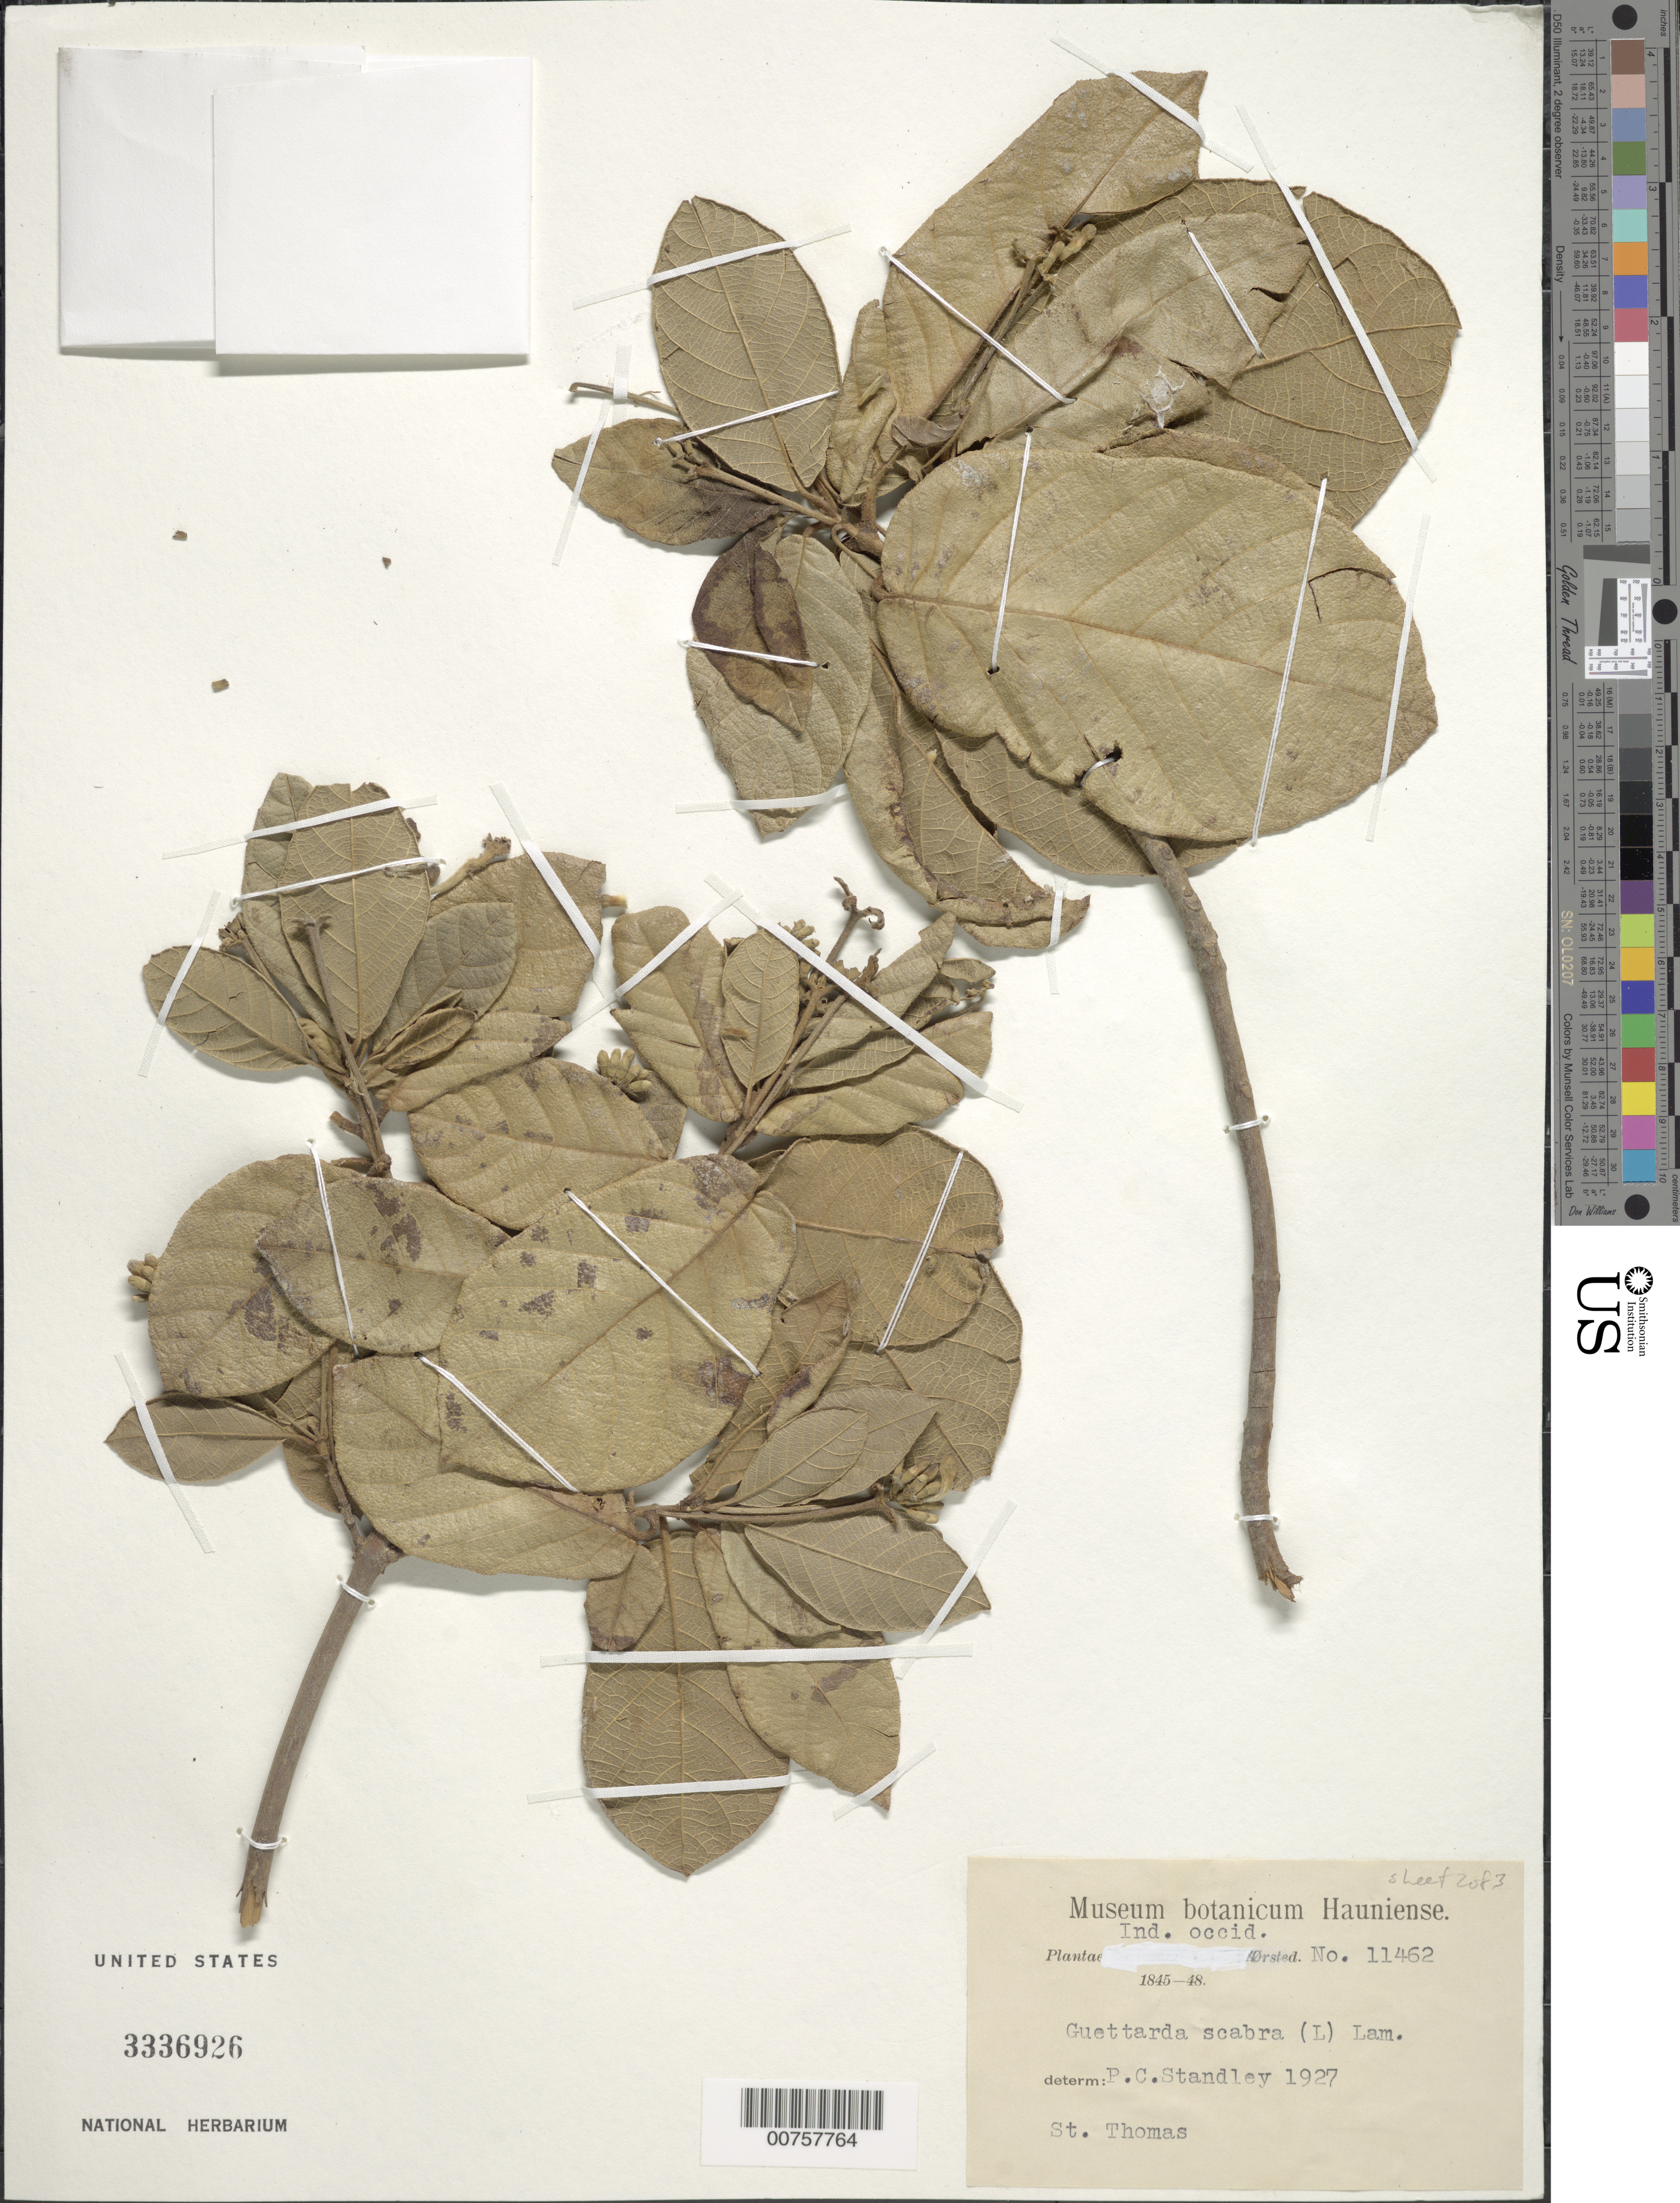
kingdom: Plantae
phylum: Tracheophyta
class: Magnoliopsida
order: Gentianales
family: Rubiaceae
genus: Guettarda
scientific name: Guettarda scabra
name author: (L.) Vent.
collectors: A. S. Oersted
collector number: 11462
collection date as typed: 1845 to -- --- 1848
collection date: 1845/1848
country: U.S. Virgin Islands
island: St. Thomas Island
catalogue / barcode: US 3336926